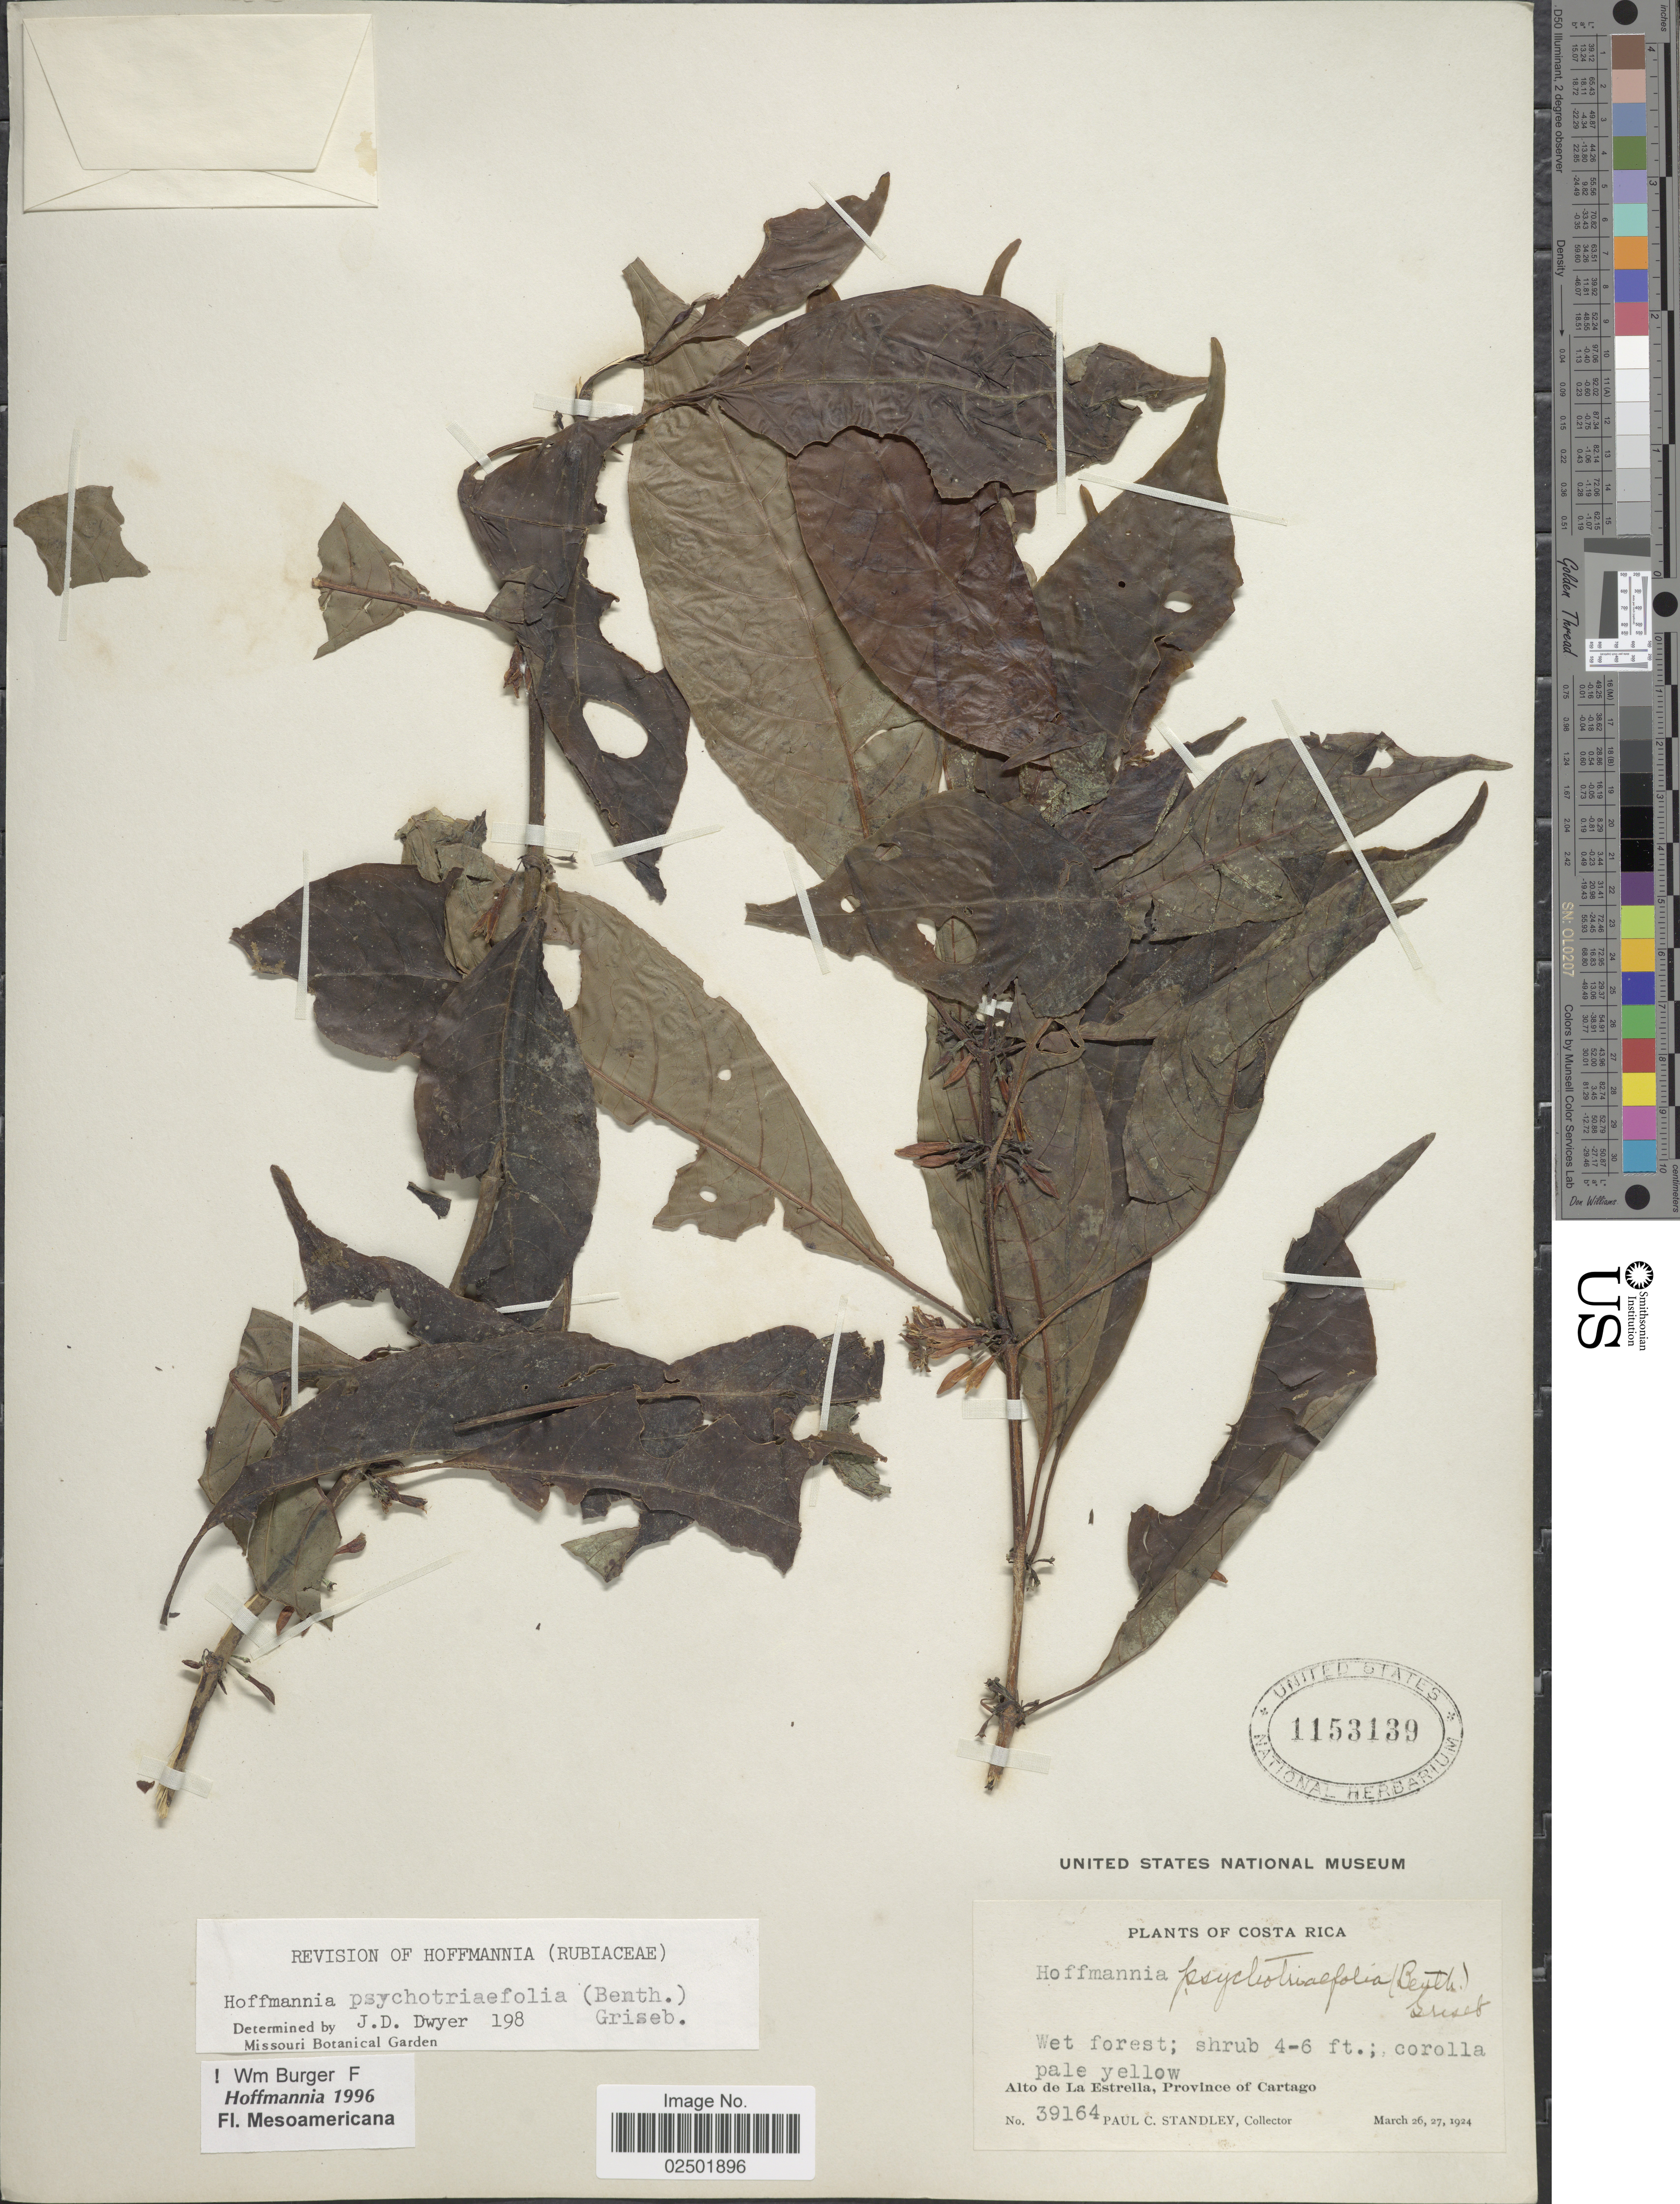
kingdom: Plantae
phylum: Tracheophyta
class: Magnoliopsida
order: Gentianales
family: Rubiaceae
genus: Hoffmannia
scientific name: Hoffmannia psychotriifolia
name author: (Benth.) Griseb.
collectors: P. C. Standley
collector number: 39164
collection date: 1924-03-26/1924-03-27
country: Costa Rica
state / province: Cartago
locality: Alto de La Estrella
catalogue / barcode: US 1153139